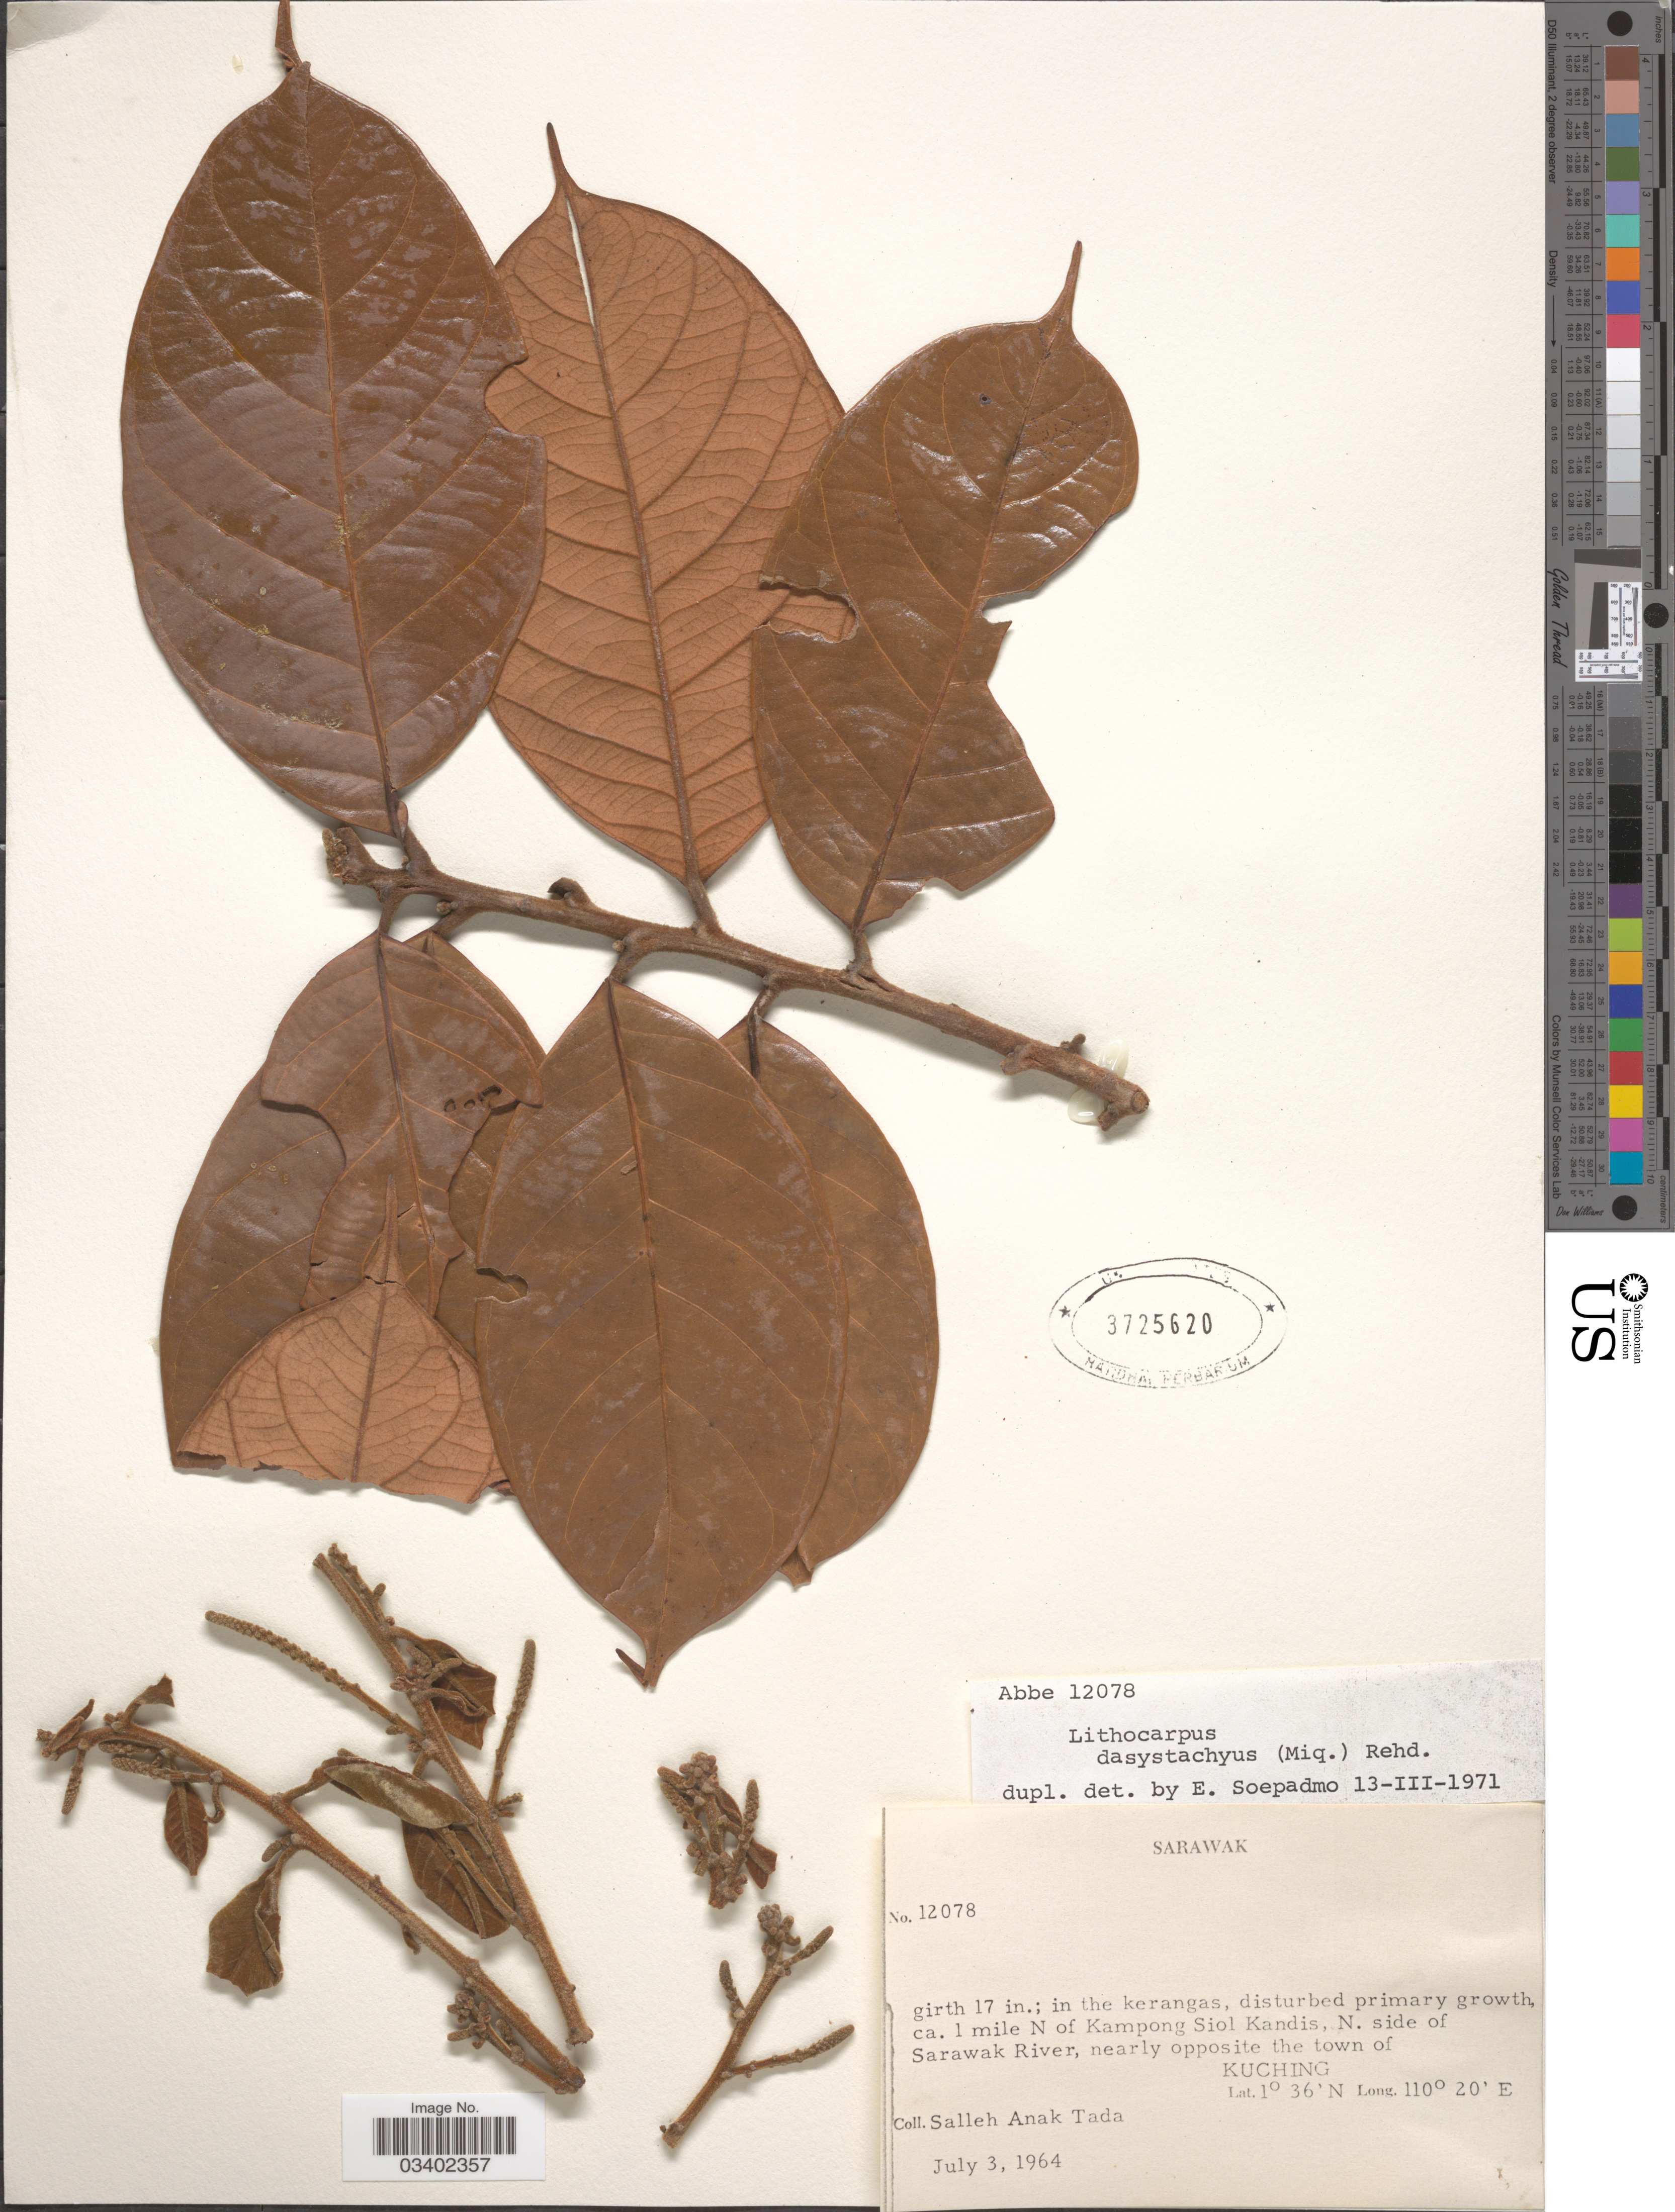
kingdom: Plantae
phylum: Tracheophyta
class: Magnoliopsida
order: Fagales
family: Fagaceae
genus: Lithocarpus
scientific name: Lithocarpus dasystachyus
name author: (Miq.) Rehder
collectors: Salleh anak Tada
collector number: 12078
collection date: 1964-07-03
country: Malaysia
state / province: Sarawak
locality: Ca. 1 mile N of Kampong Siol Kandis, N side of Sarawak River, nearly opposite the town of Kuching.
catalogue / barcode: US 3725620